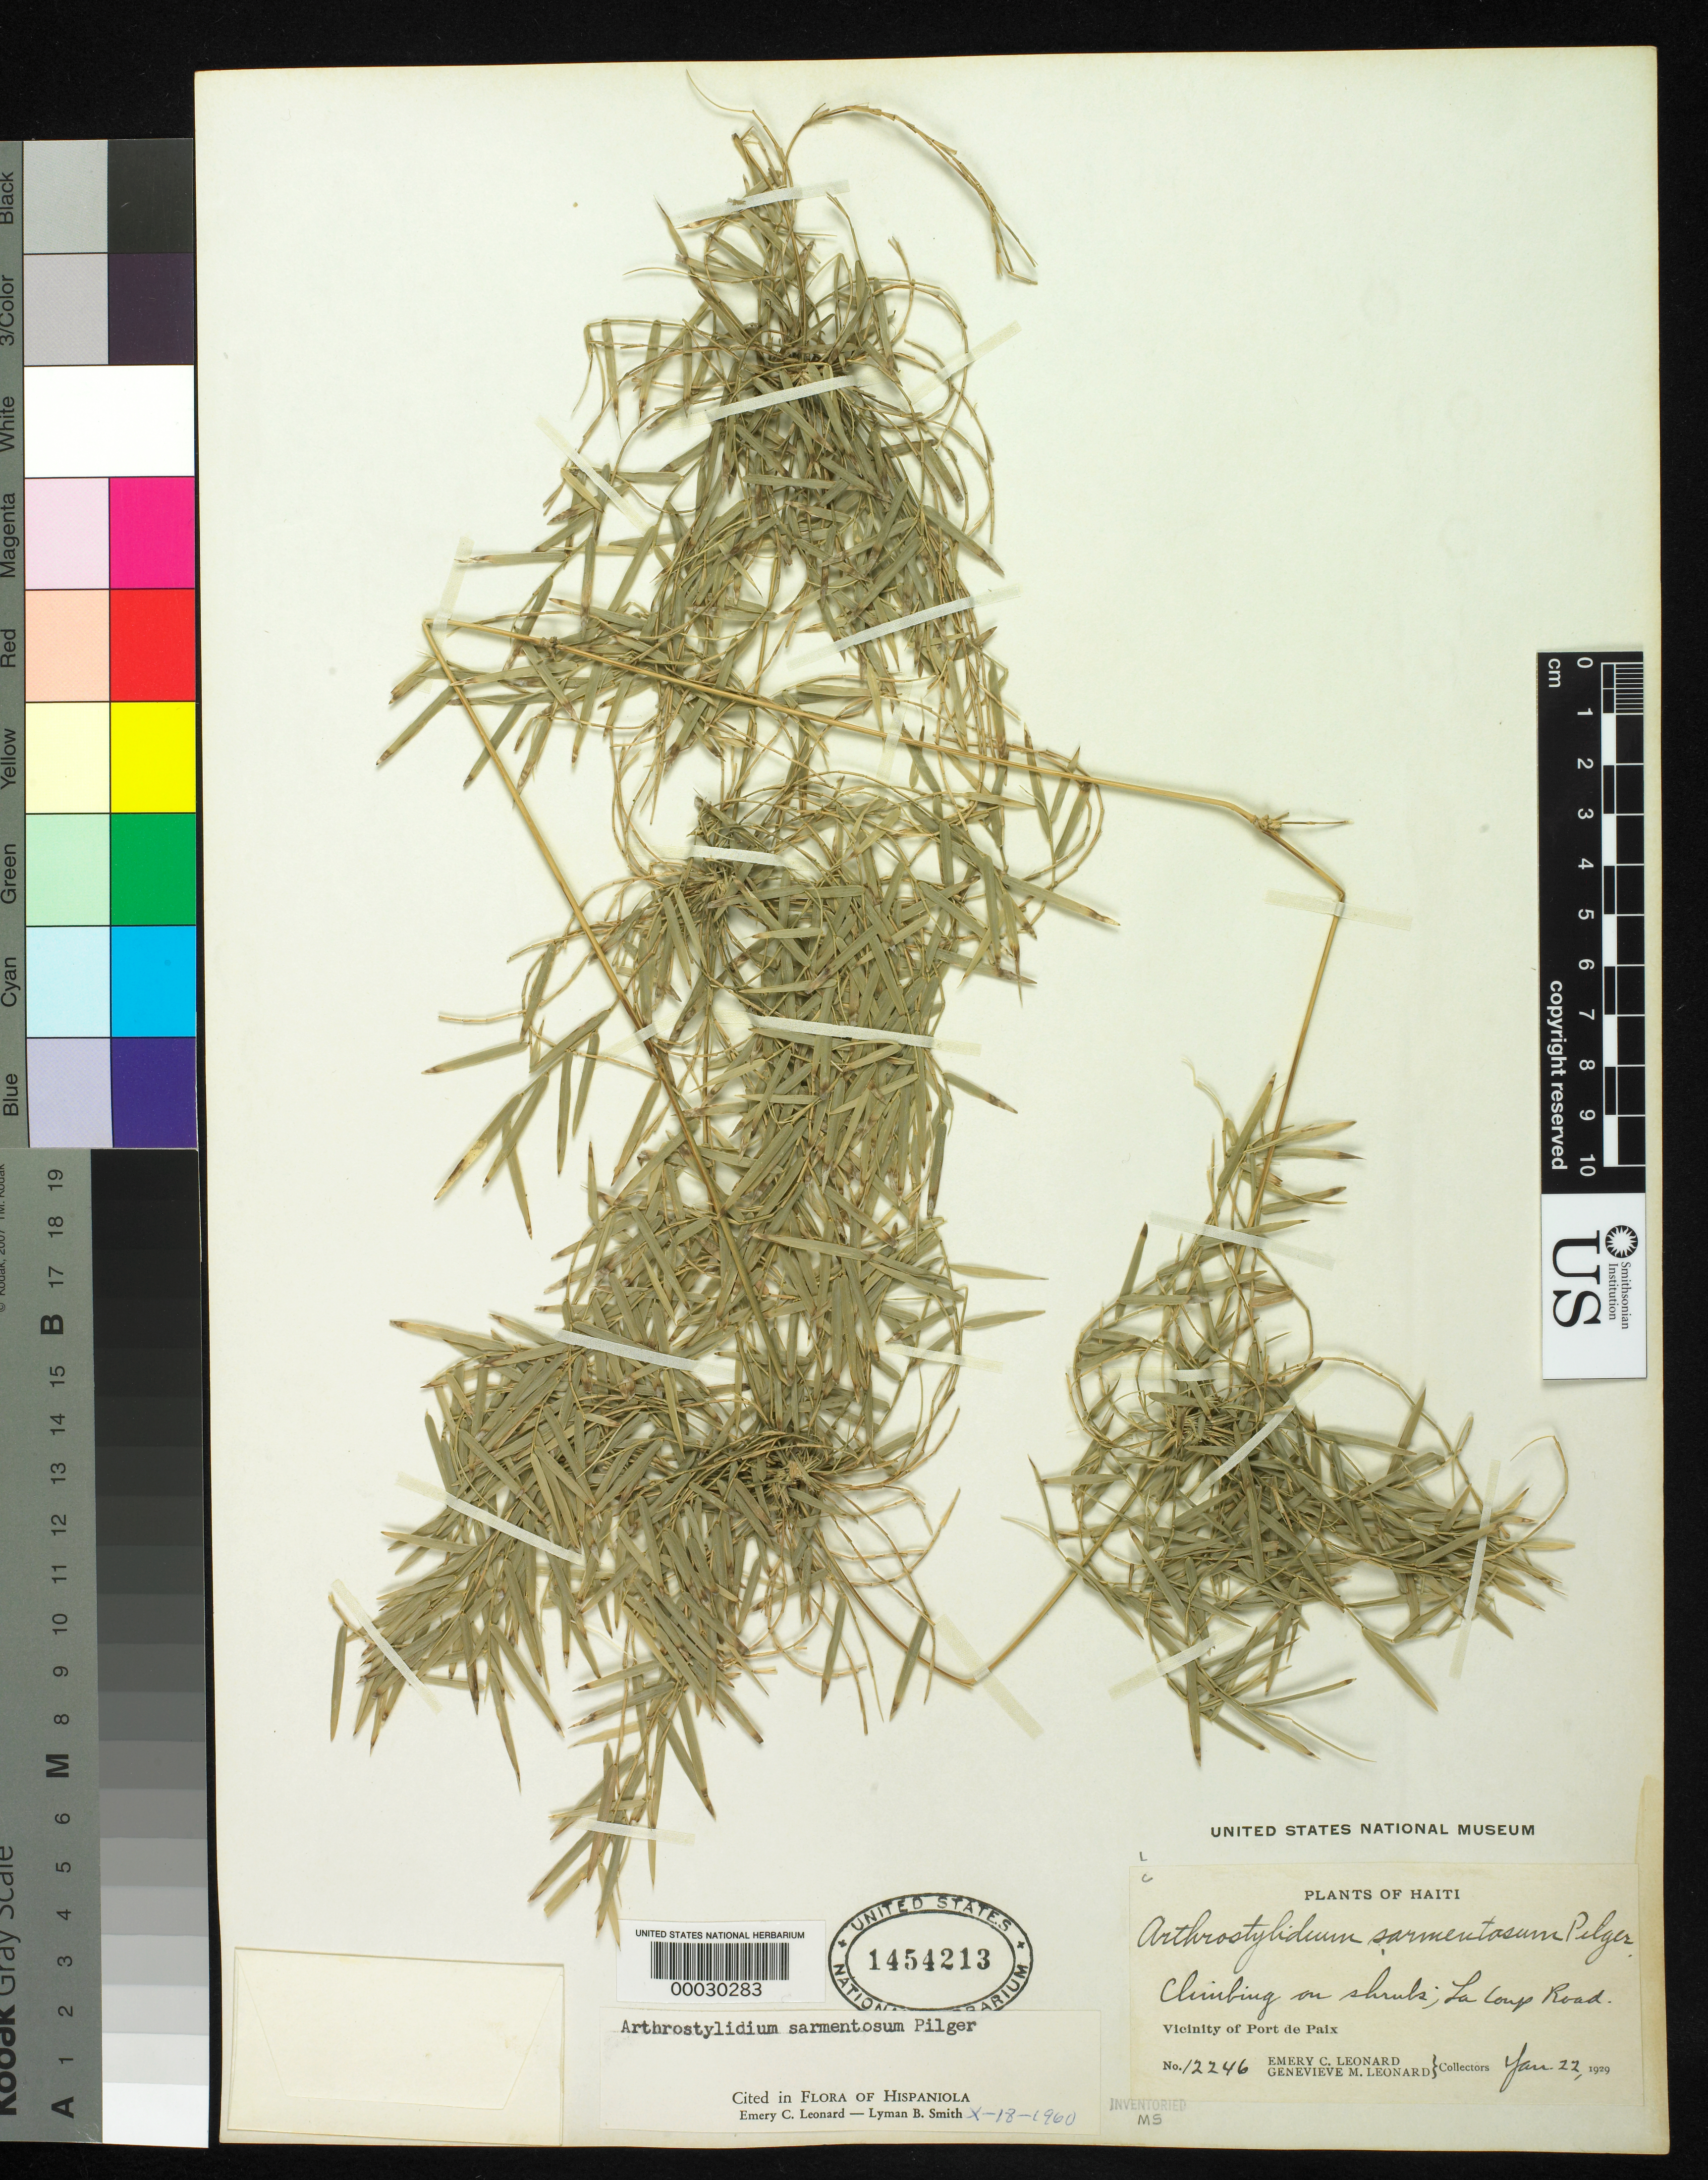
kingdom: Plantae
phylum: Tracheophyta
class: Liliopsida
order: Poales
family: Poaceae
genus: Arthrostylidium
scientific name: Arthrostylidium sarmentosum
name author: Pilg. in Urb.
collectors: E. C. Leonard & G. M. Leonard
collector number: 12246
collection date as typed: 22 Jan 1929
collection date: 1929-01-22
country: Haiti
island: Hispaniola Island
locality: Port de Paix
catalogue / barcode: US 1454213